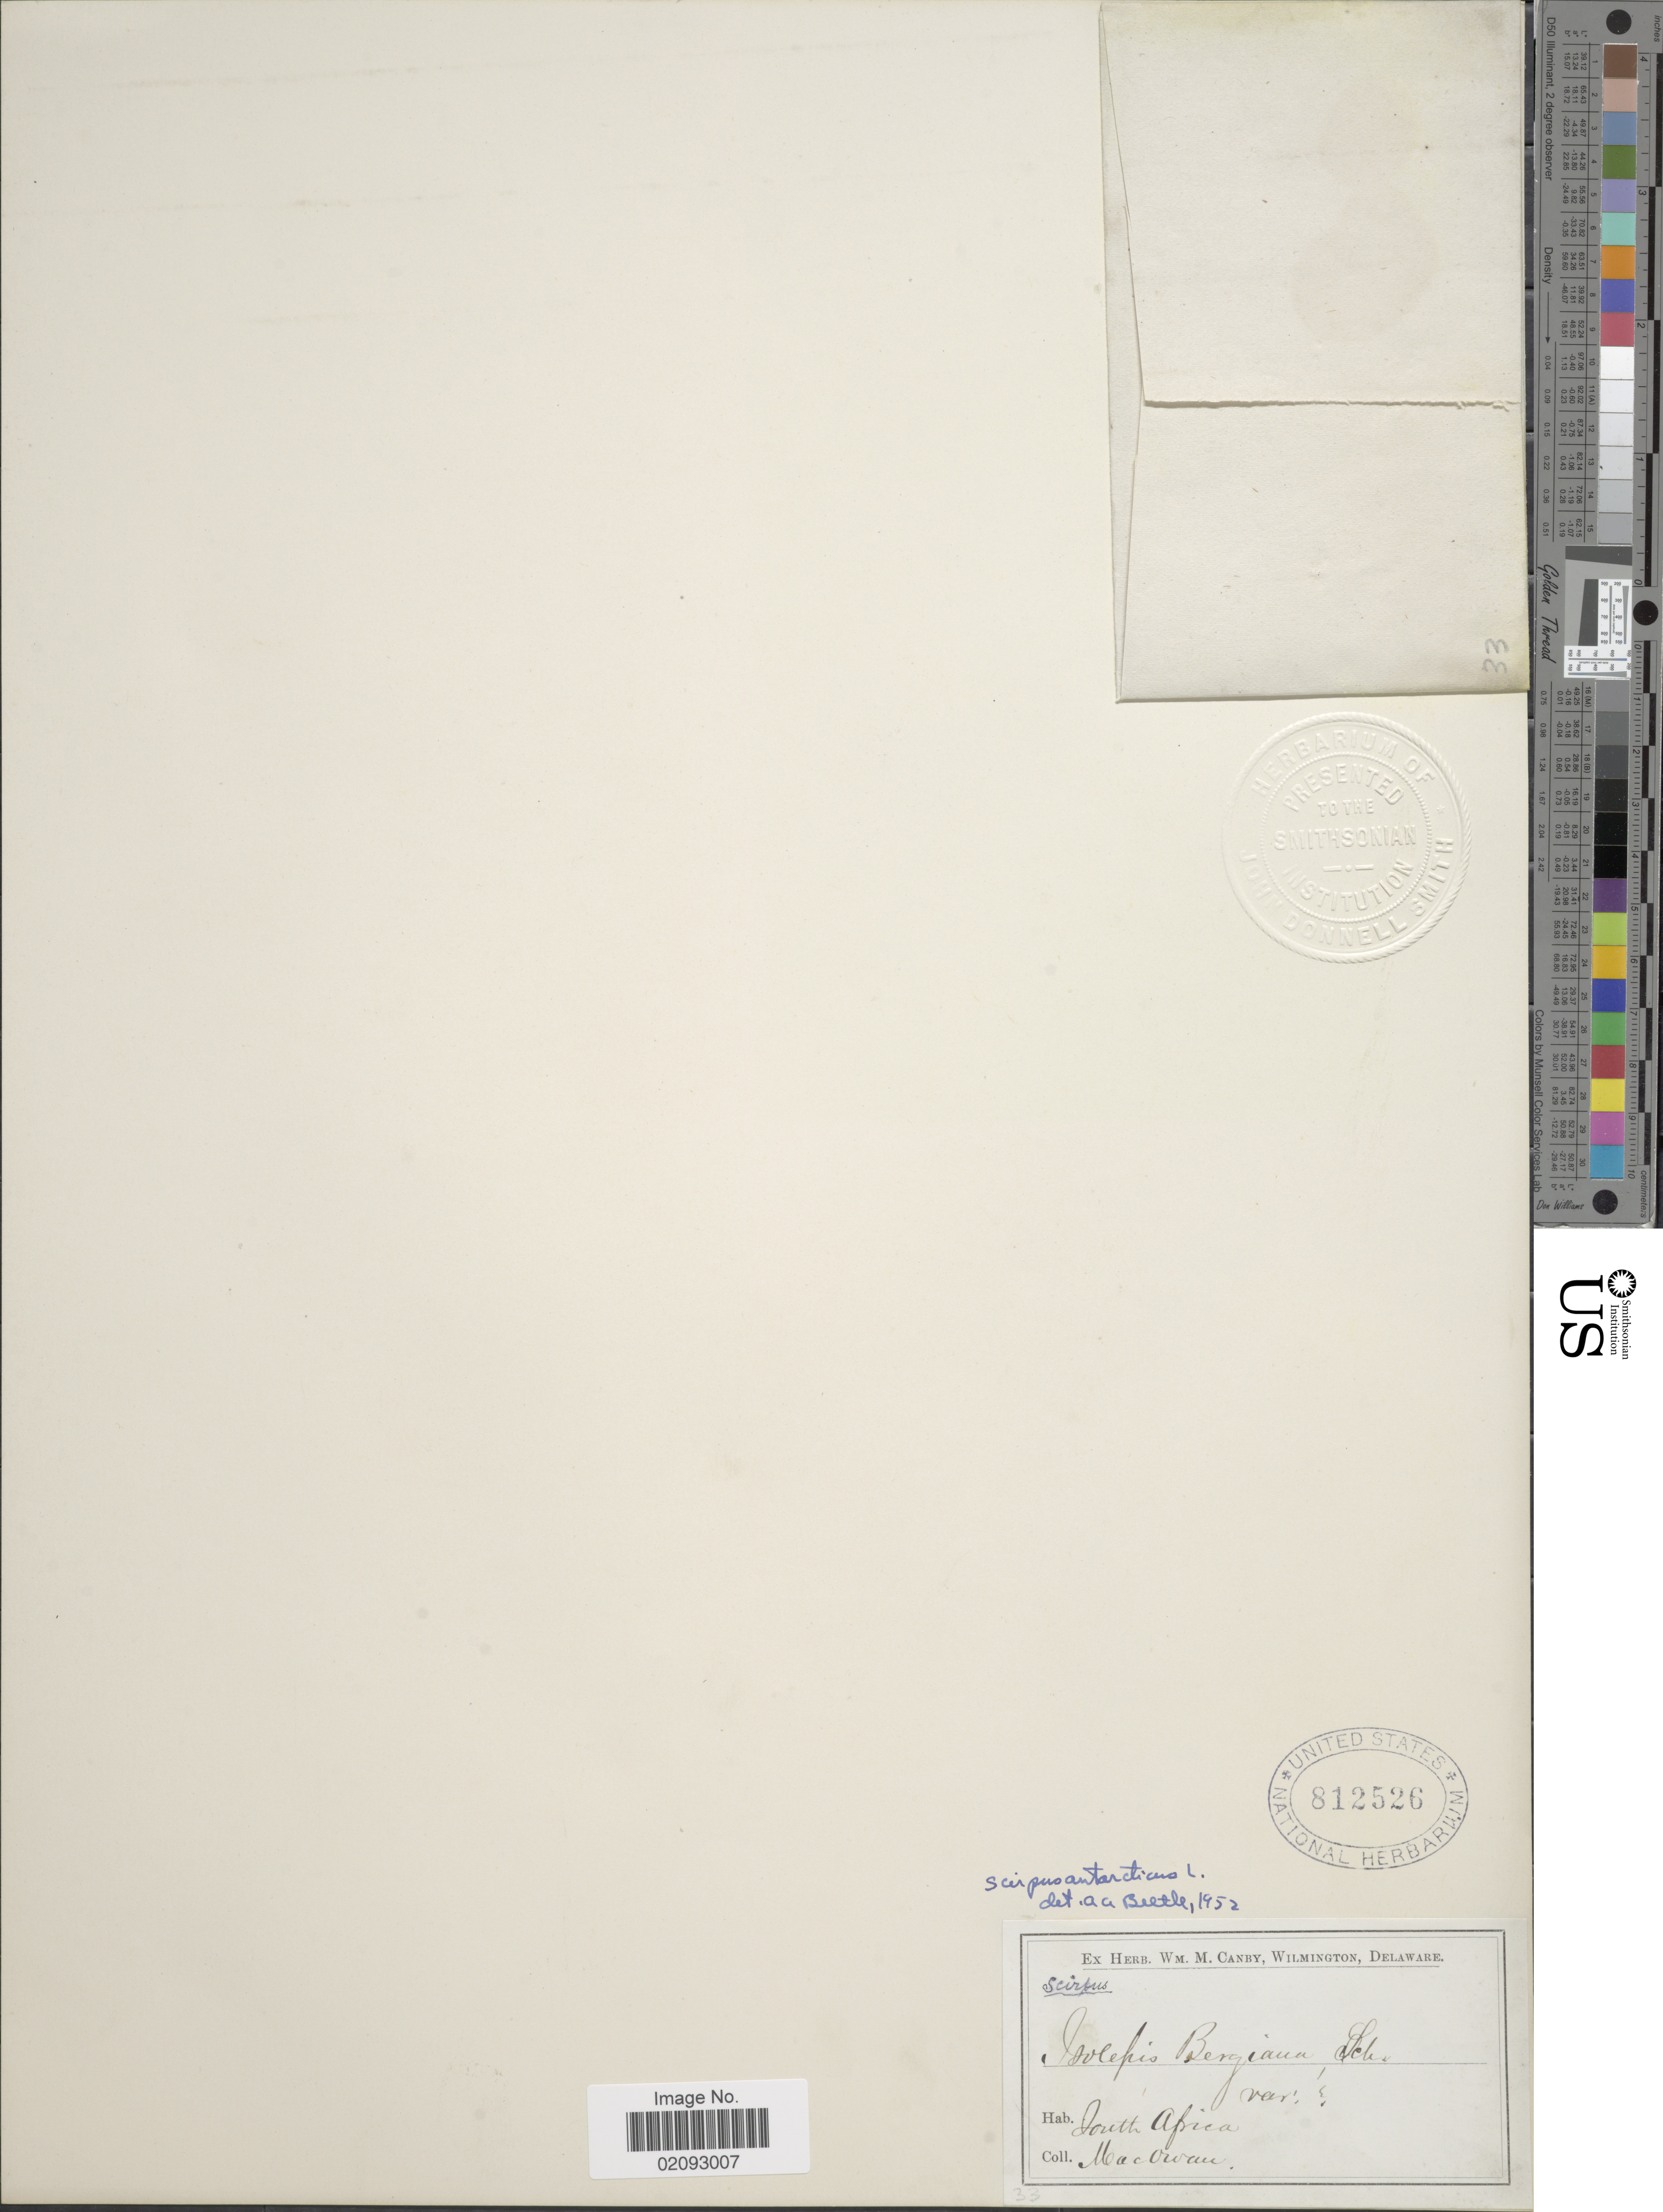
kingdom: Plantae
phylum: Tracheophyta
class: Liliopsida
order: Poales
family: Cyperaceae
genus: Ficinia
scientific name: Ficinia marginata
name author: (Thunb.) Fourc.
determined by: Strong, Mark T., (BOT), Smithsonian Institution - National Museum of Natural History (UNITED STATES)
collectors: MacOwan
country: South Africa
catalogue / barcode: US 812526